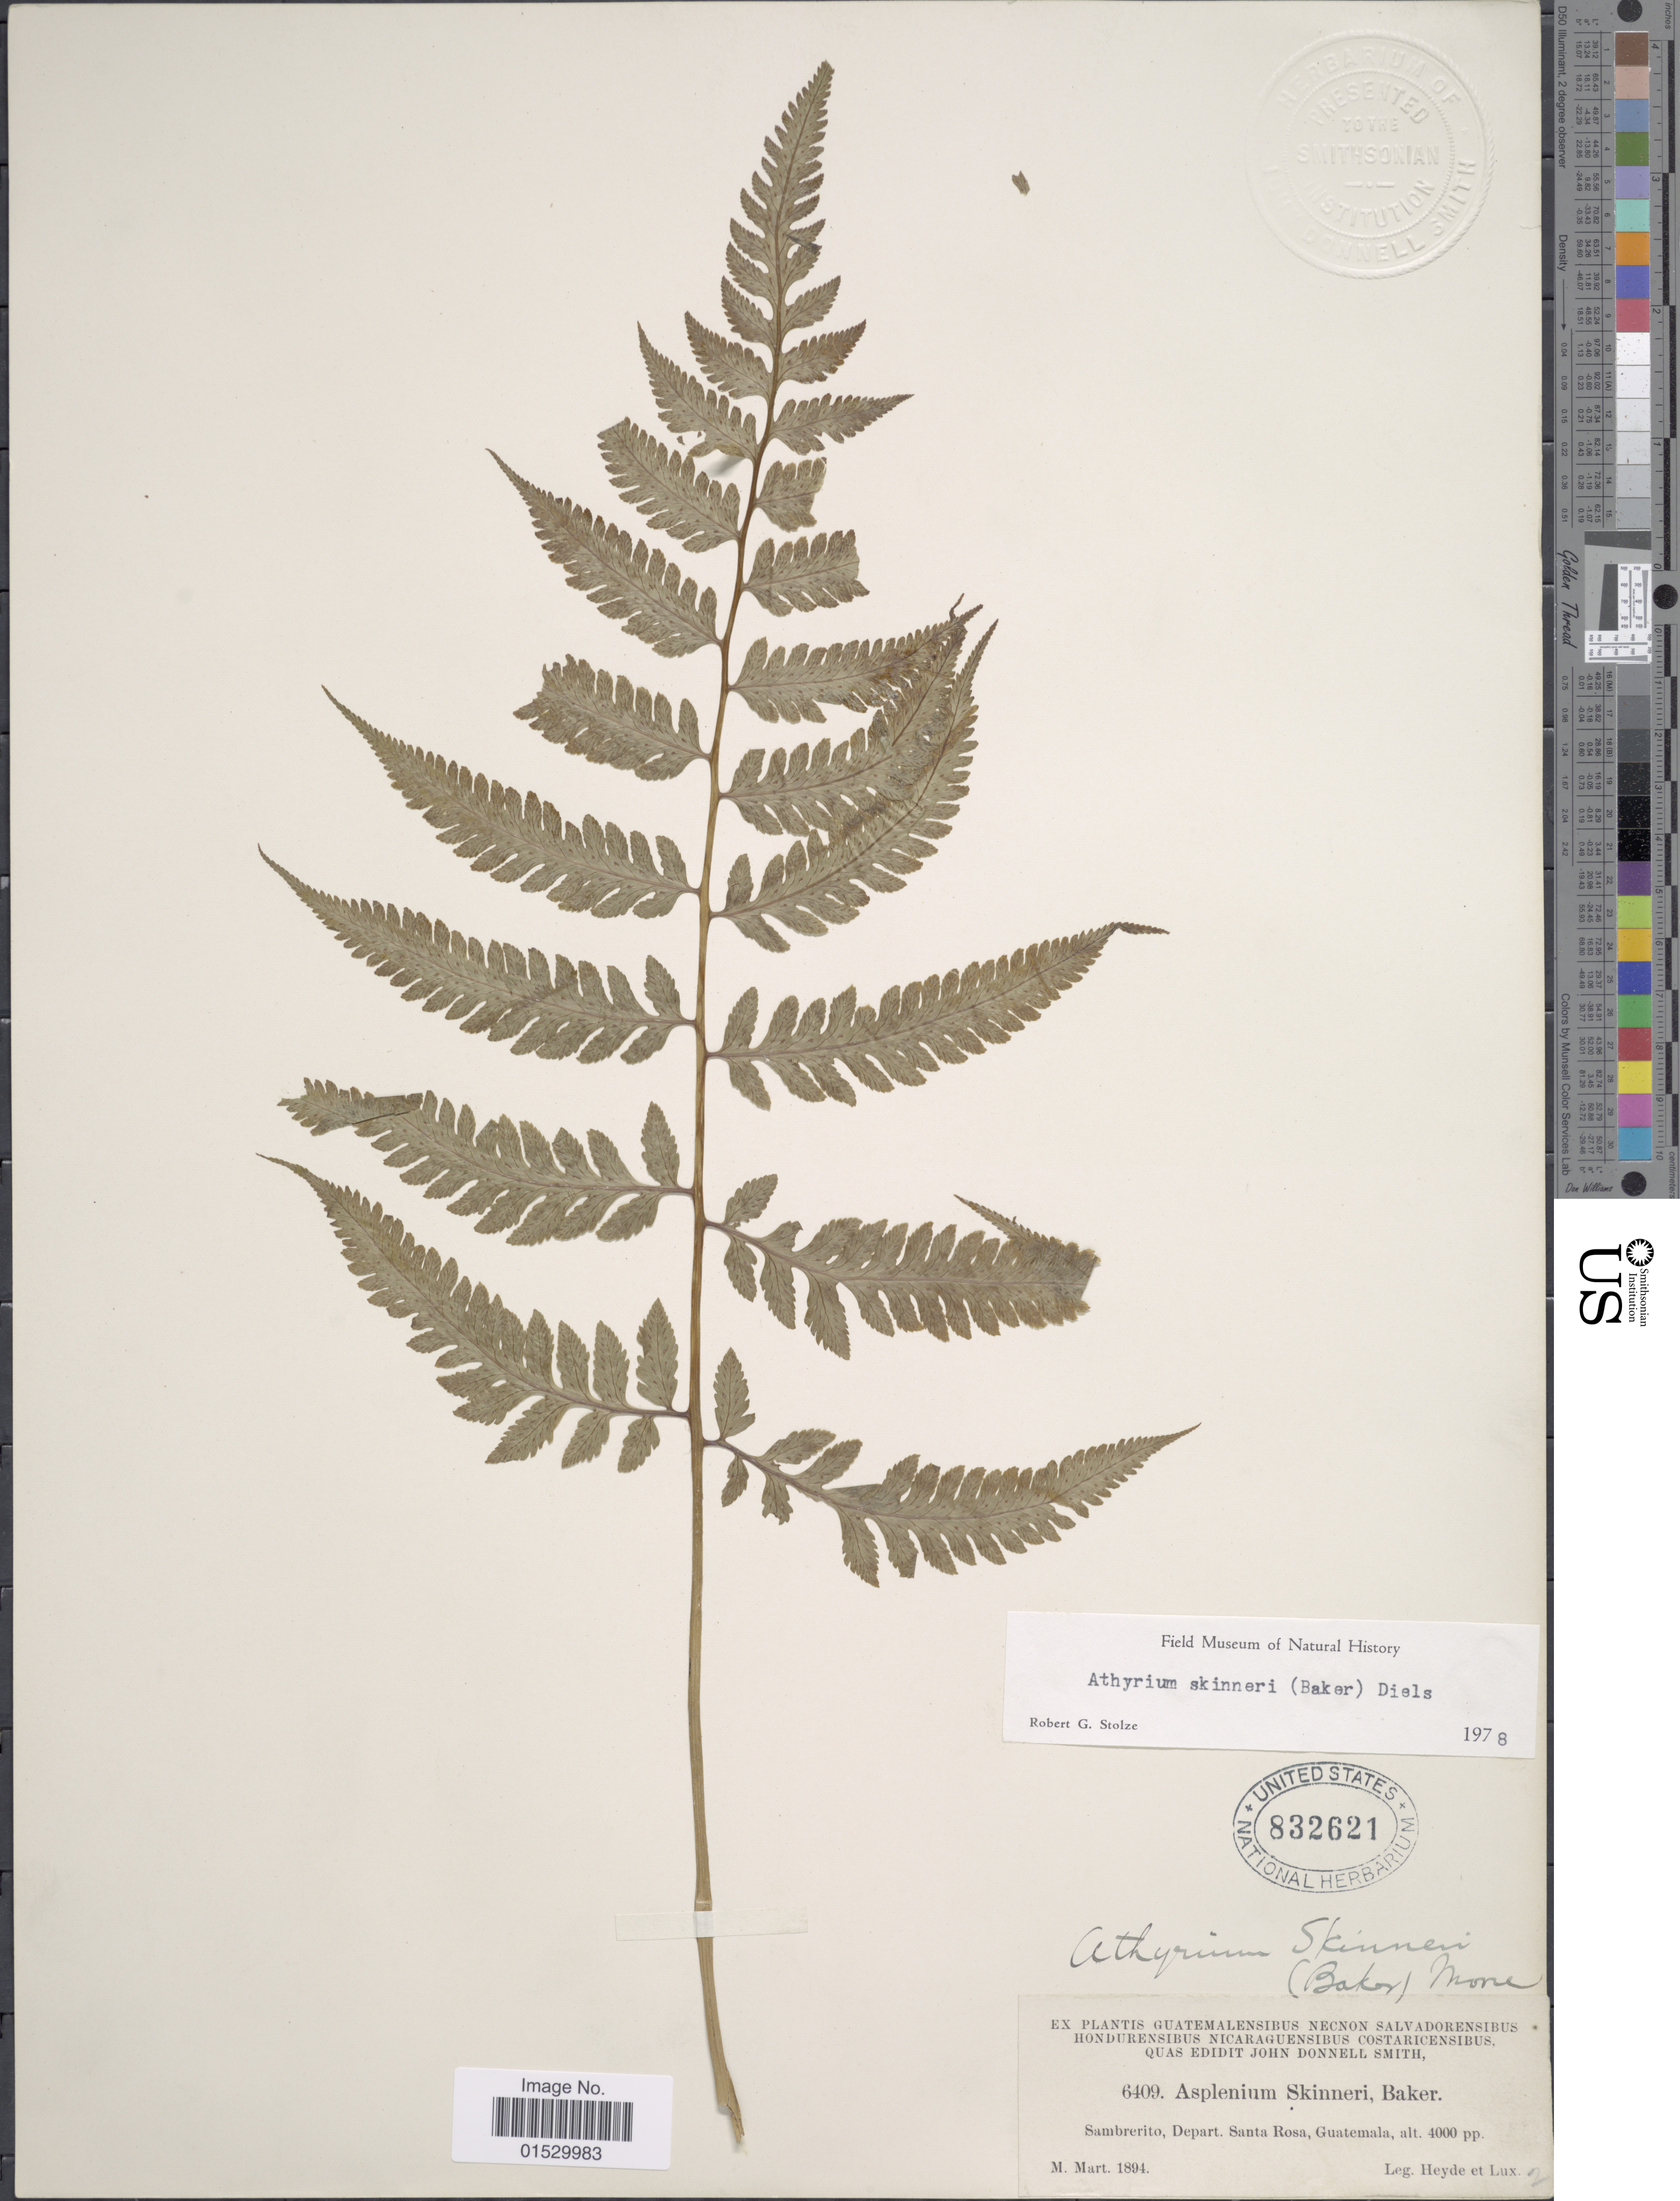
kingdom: Plantae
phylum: Tracheophyta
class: Polypodiopsida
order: Polypodiales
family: Athyriaceae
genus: Athyrium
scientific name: Athyrium skinneri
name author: (Baker) Diels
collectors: Heyde & Lux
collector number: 6409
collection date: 1894-03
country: Guatemala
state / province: Santa Rosa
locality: Sambrerito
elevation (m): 1219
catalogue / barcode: US 832621